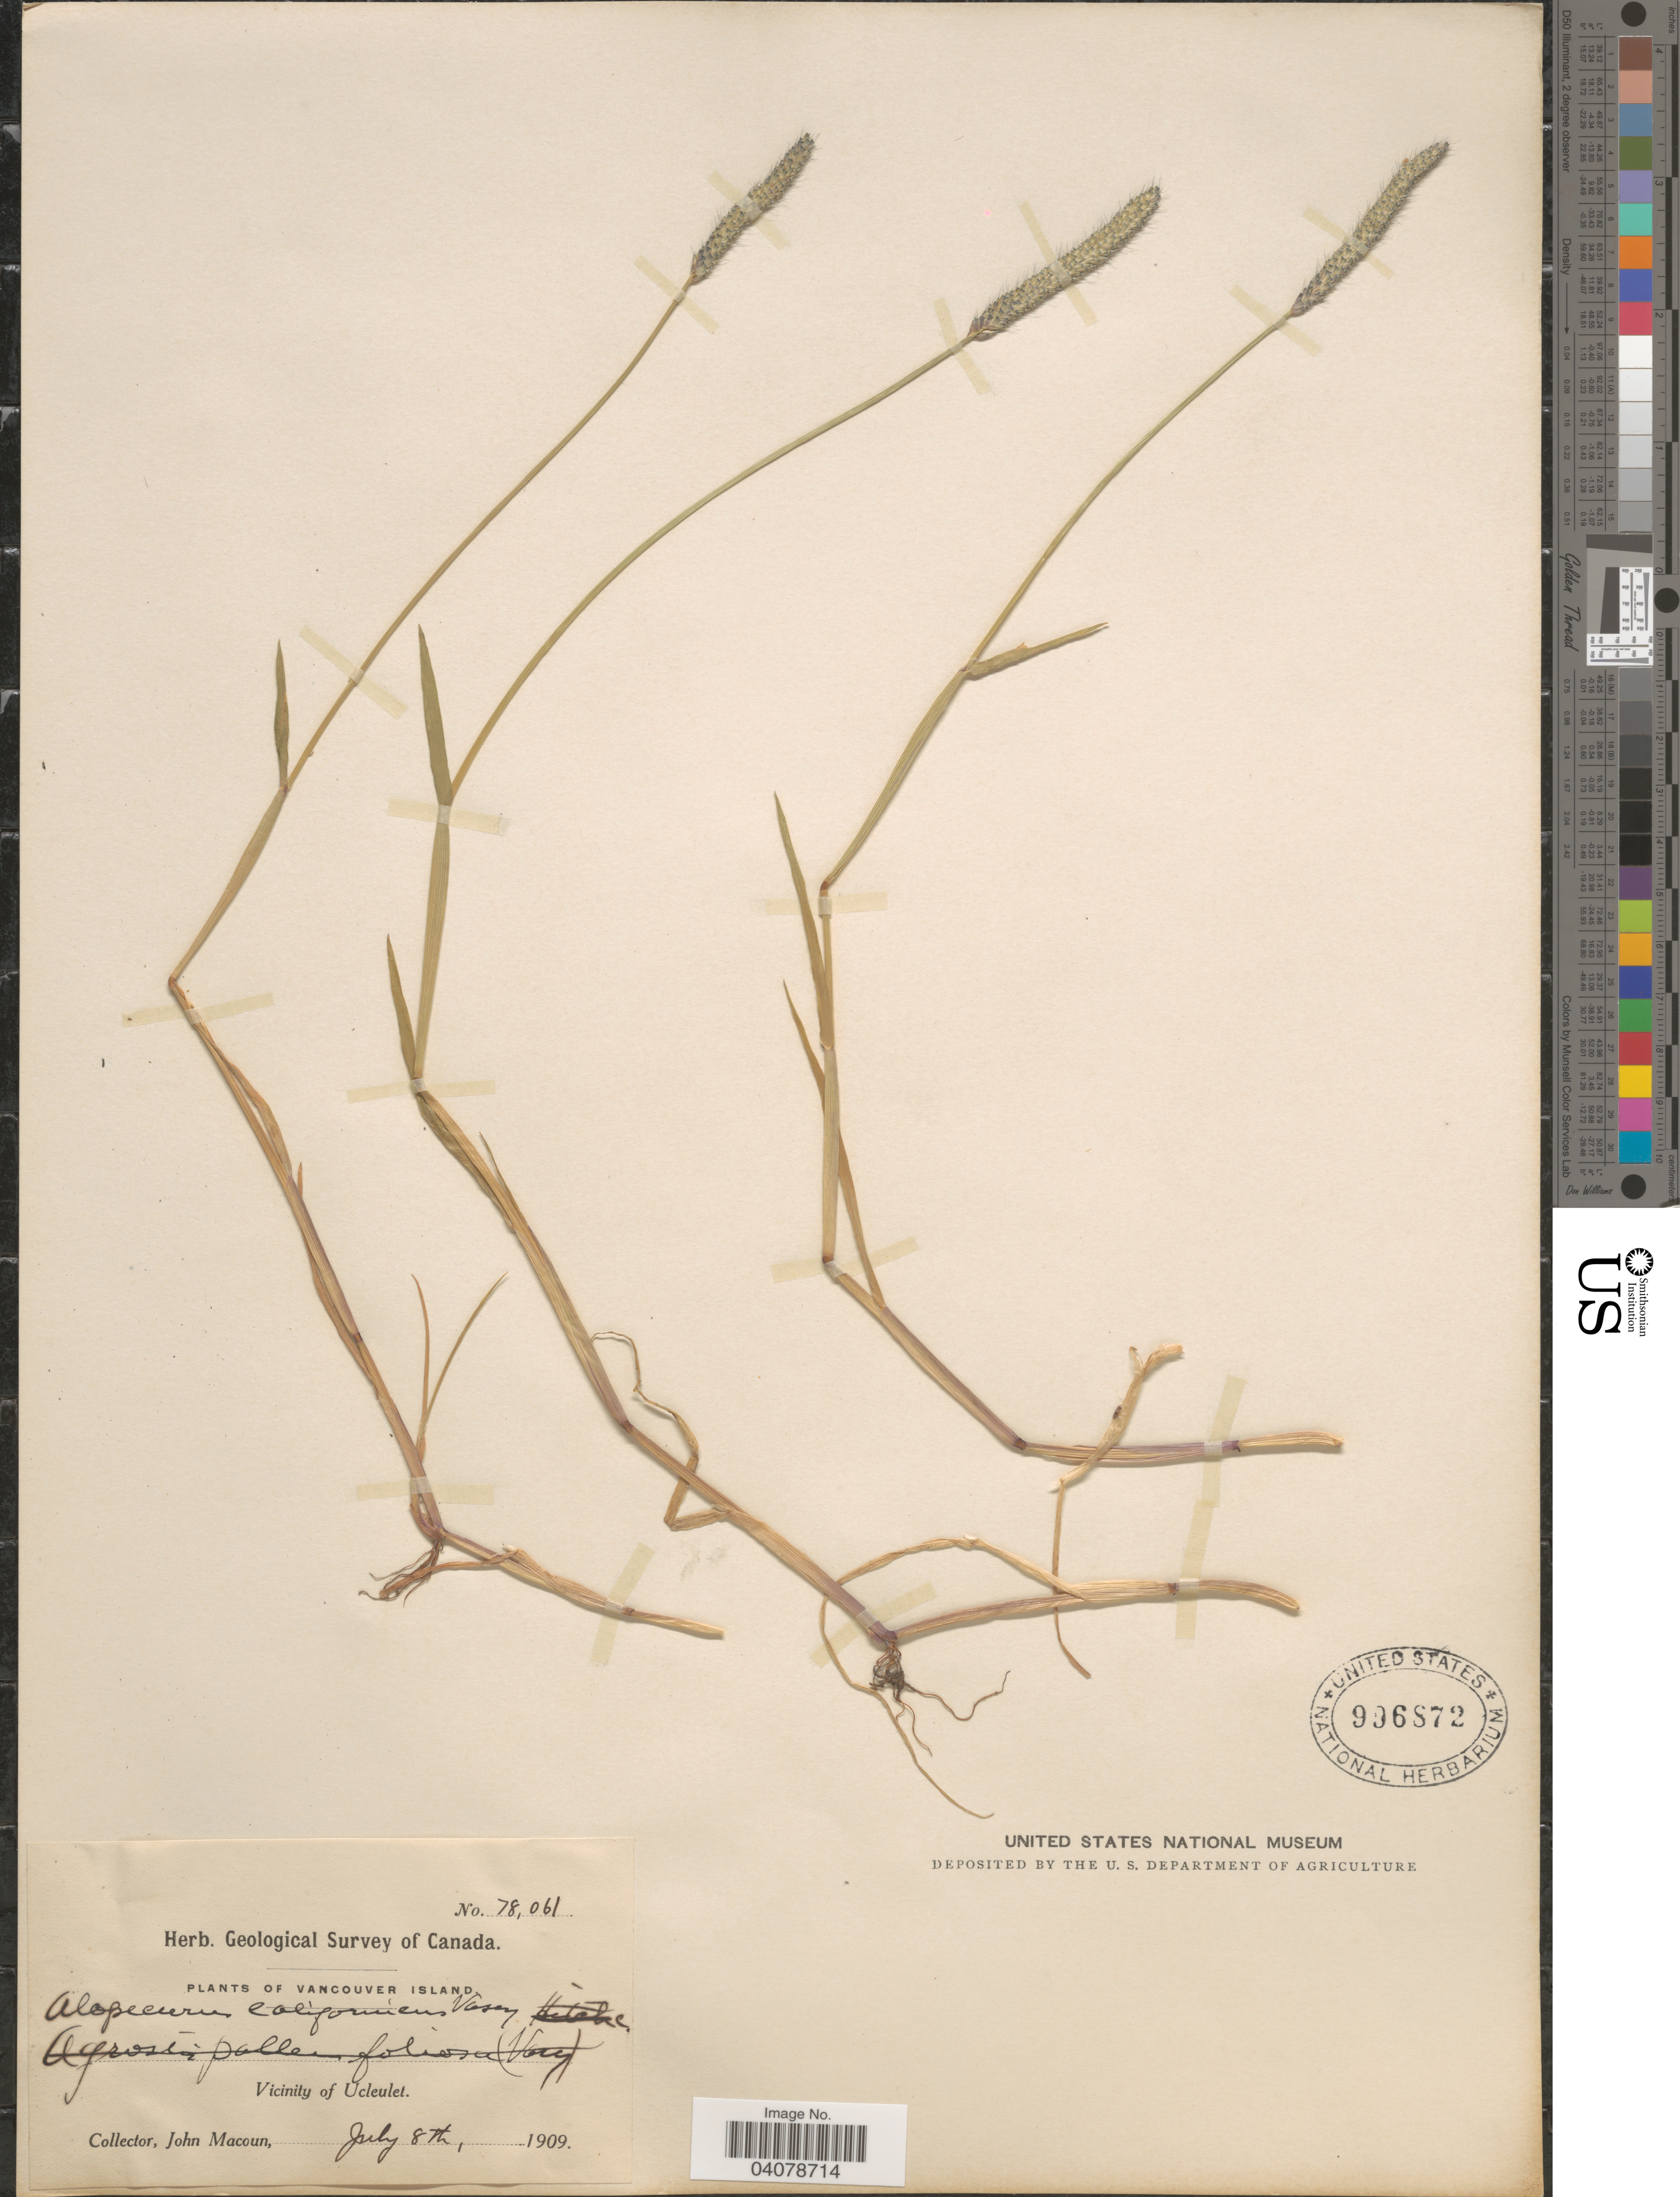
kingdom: Plantae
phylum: Tracheophyta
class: Liliopsida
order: Poales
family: Poaceae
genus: Alopecurus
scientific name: Alopecurus geniculatus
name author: L.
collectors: J. Macoun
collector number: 78061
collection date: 1909-07-08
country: Canada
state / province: British Columbia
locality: Herb. Geological Survey of Canada. Vancouver Island. Vicinity of Ucleulet.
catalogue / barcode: US 996872